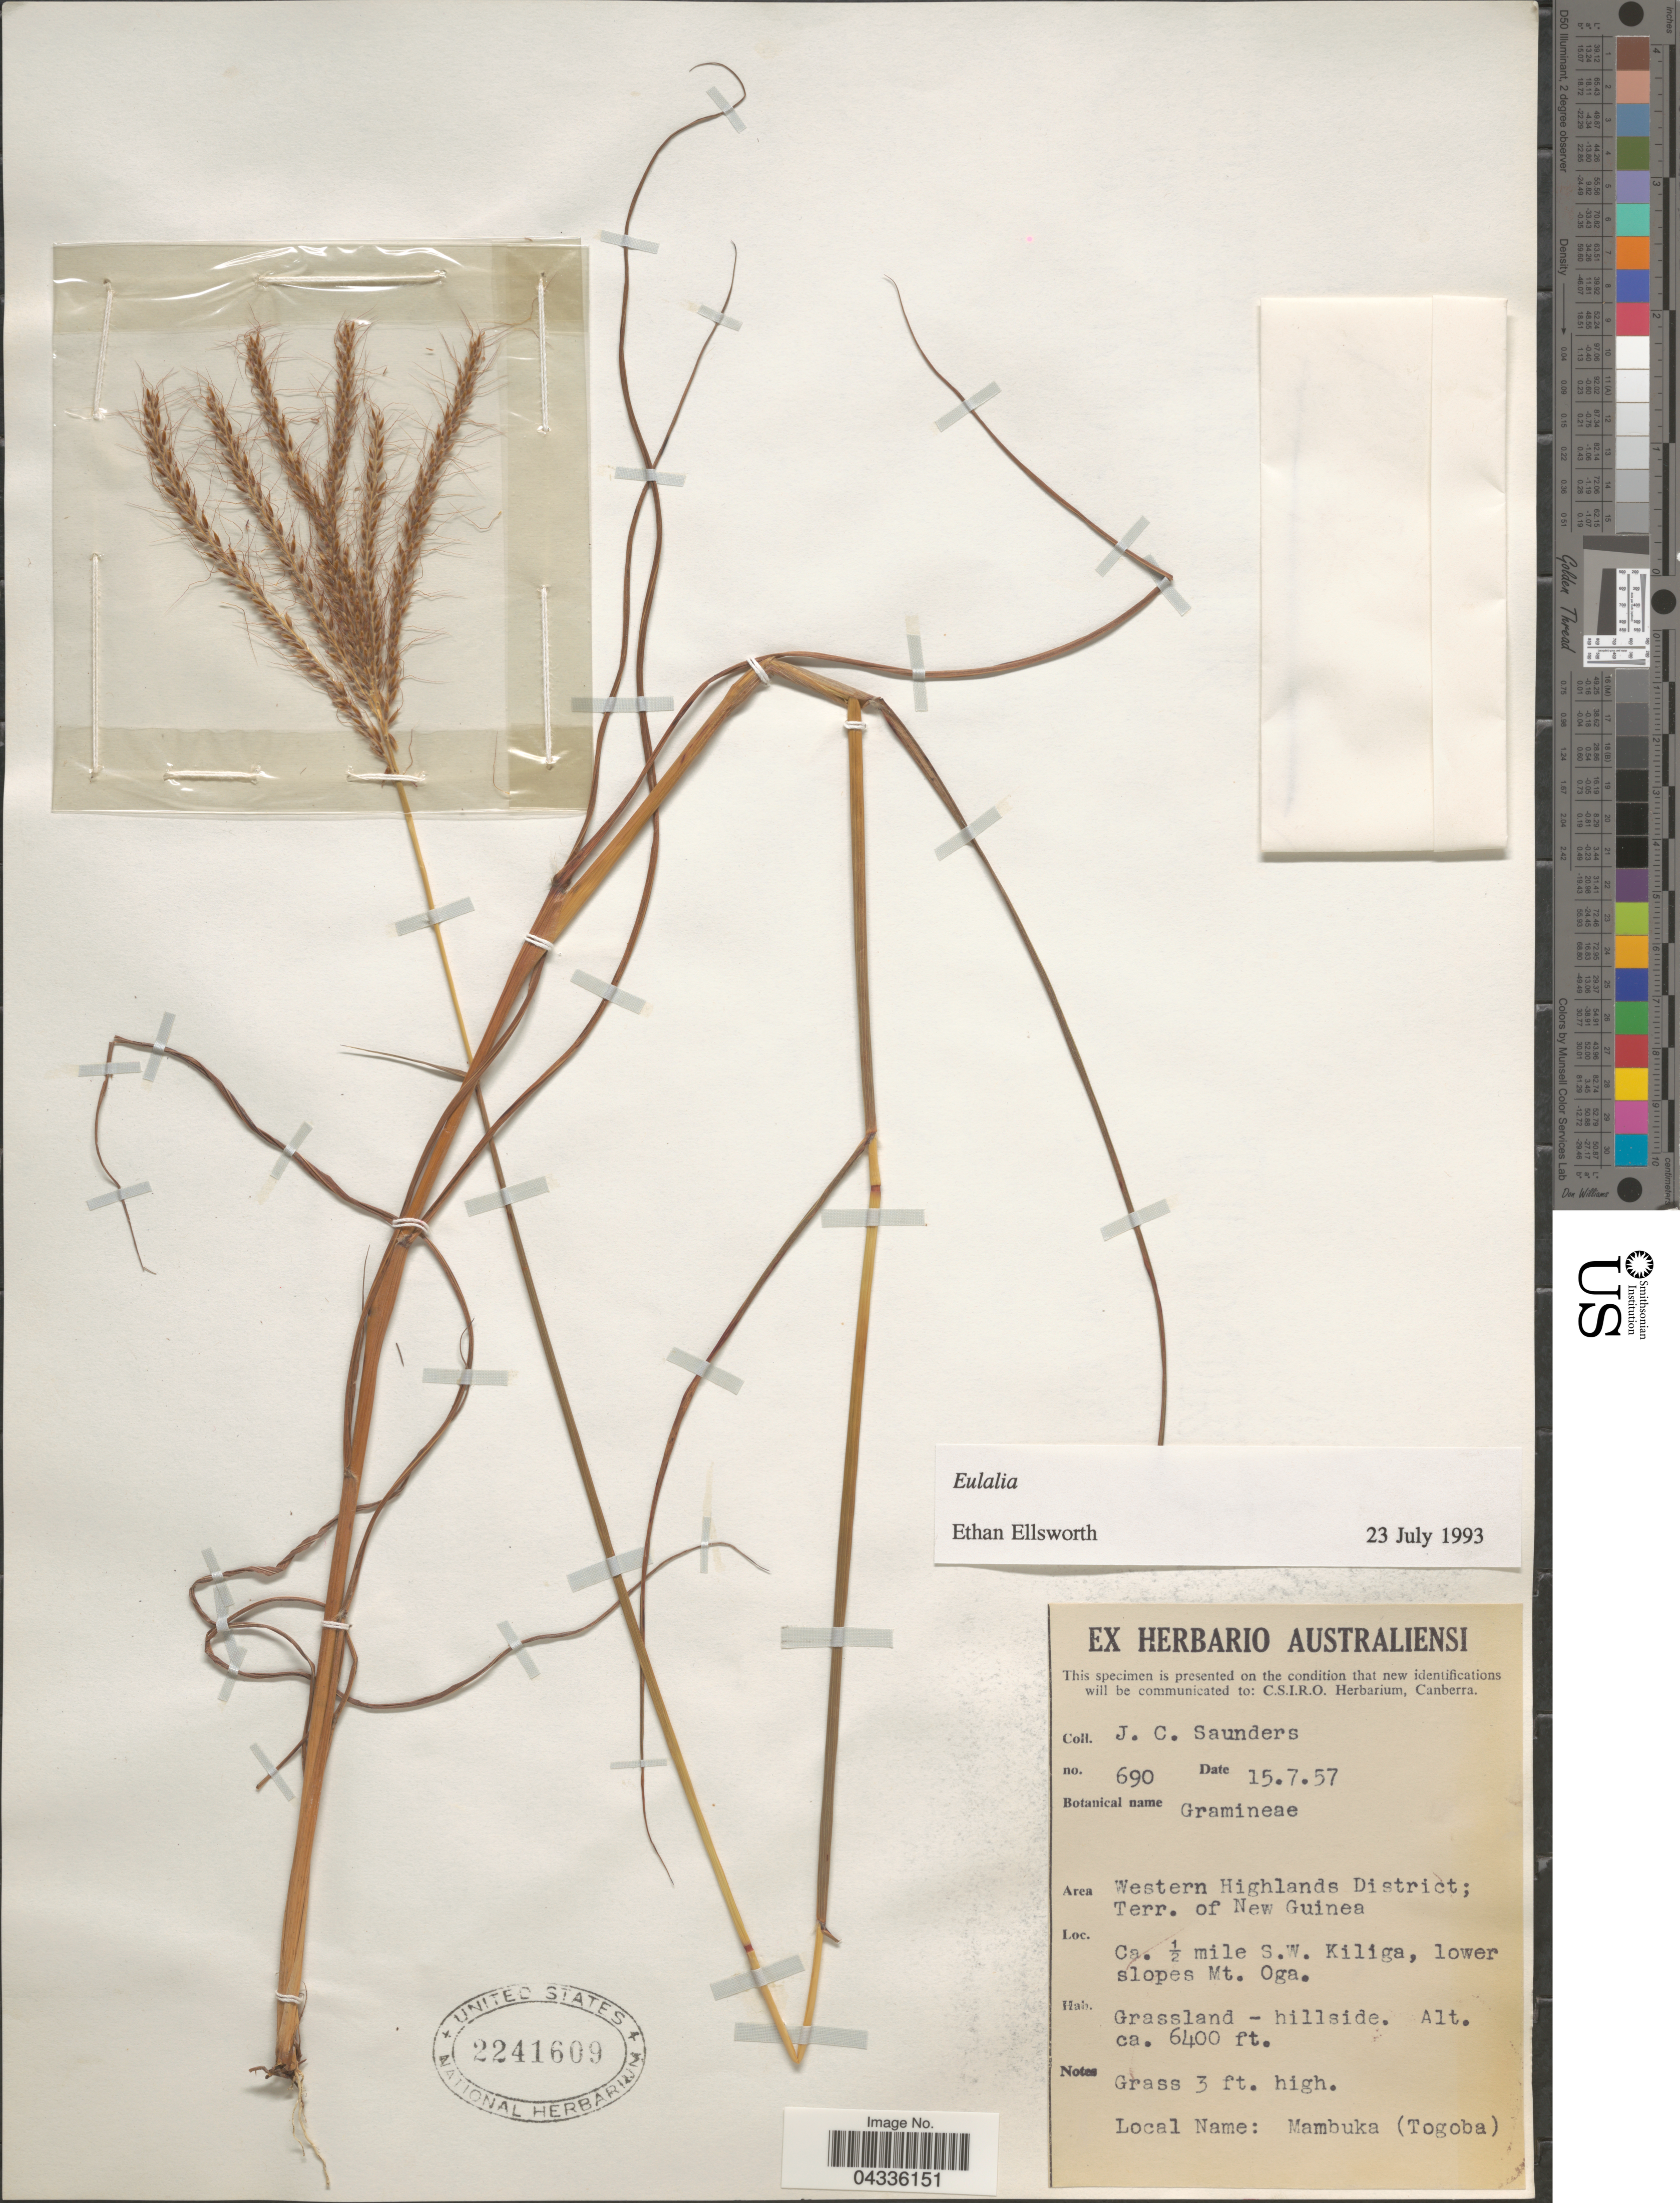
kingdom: Plantae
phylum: Tracheophyta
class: Liliopsida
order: Poales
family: Poaceae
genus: Eulalia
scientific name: Eulalia sp.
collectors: J. C. Saunders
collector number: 690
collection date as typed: Transcribed d/m/y: 15/7/57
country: Papua New Guinea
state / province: Western Highlands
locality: Area Western Highlands District, Terr. of New Guinea. Ca. ½ mile S.W. Kiliga, lower slopes Mt. Oga.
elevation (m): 1951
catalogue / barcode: US 2241609